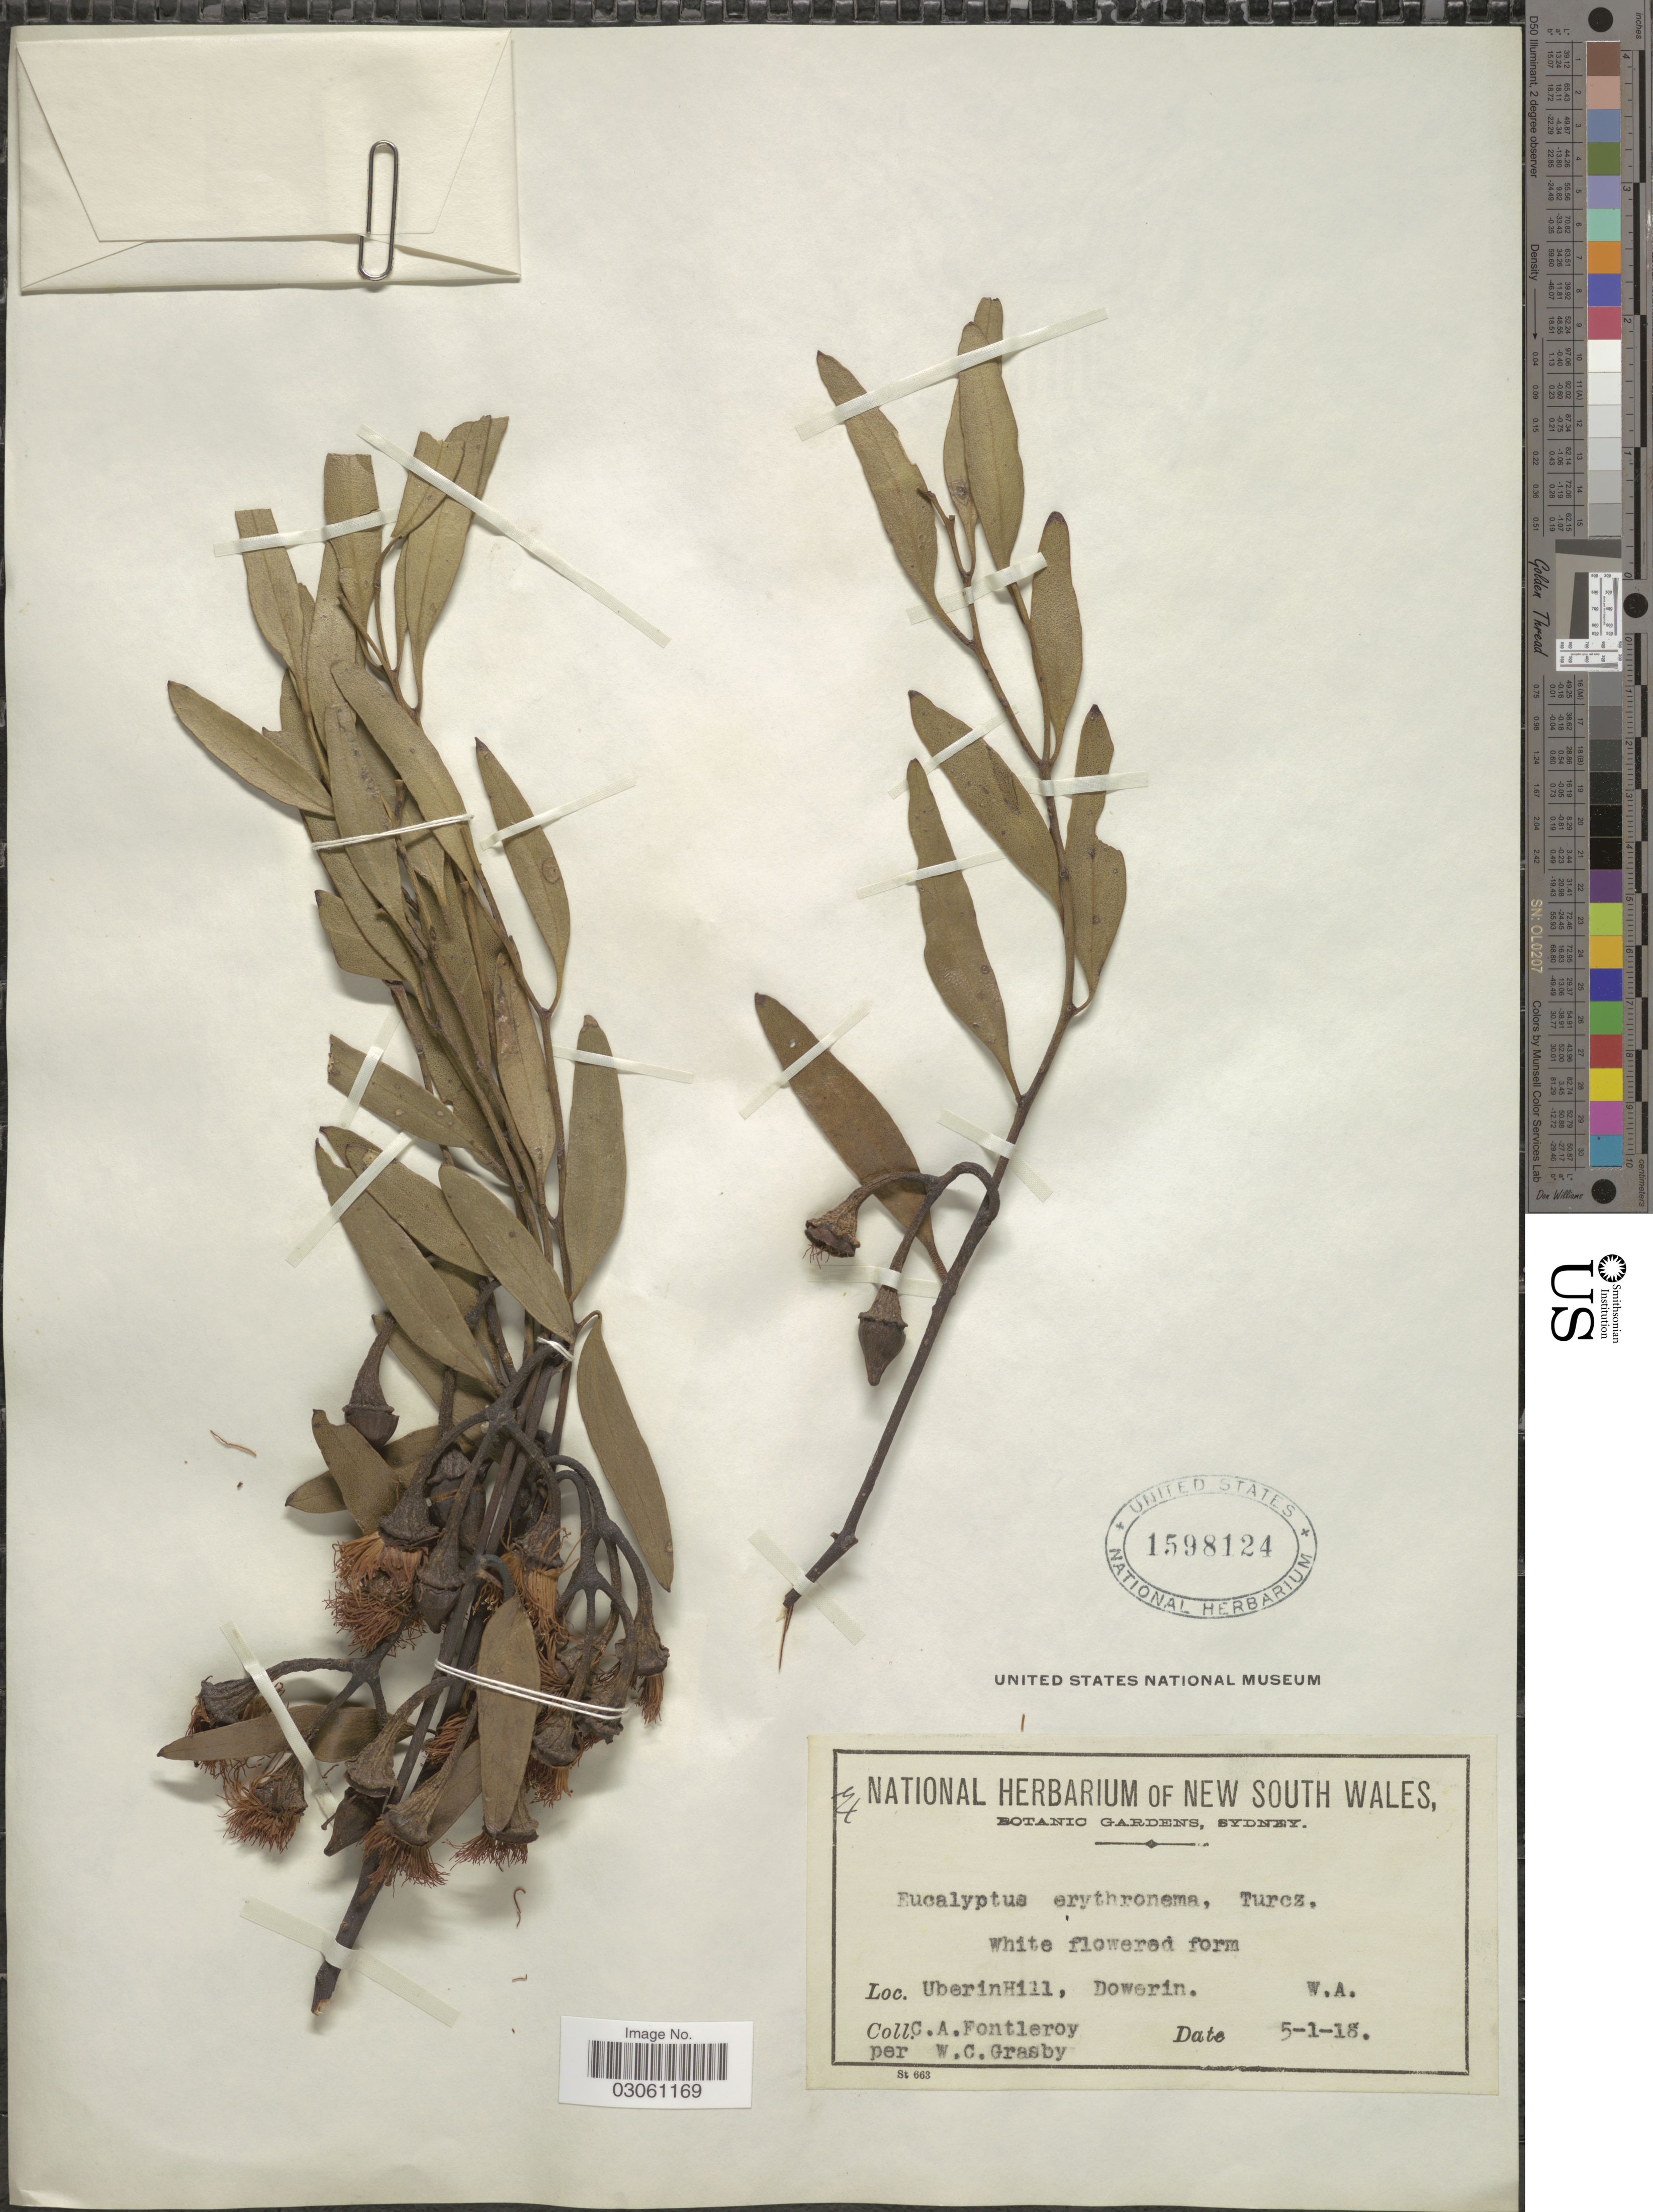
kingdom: Plantae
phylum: Tracheophyta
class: Magnoliopsida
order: Myrtales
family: Myrtaceae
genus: Eucalyptus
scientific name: Eucalyptus erythronema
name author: Turcz.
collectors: C. A. Fontleroy & W. Grasby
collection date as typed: Transcribed d/m/y: 5/1/18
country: Australia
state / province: Western Australia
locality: UberinHill, Dowerin.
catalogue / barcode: US 1598124